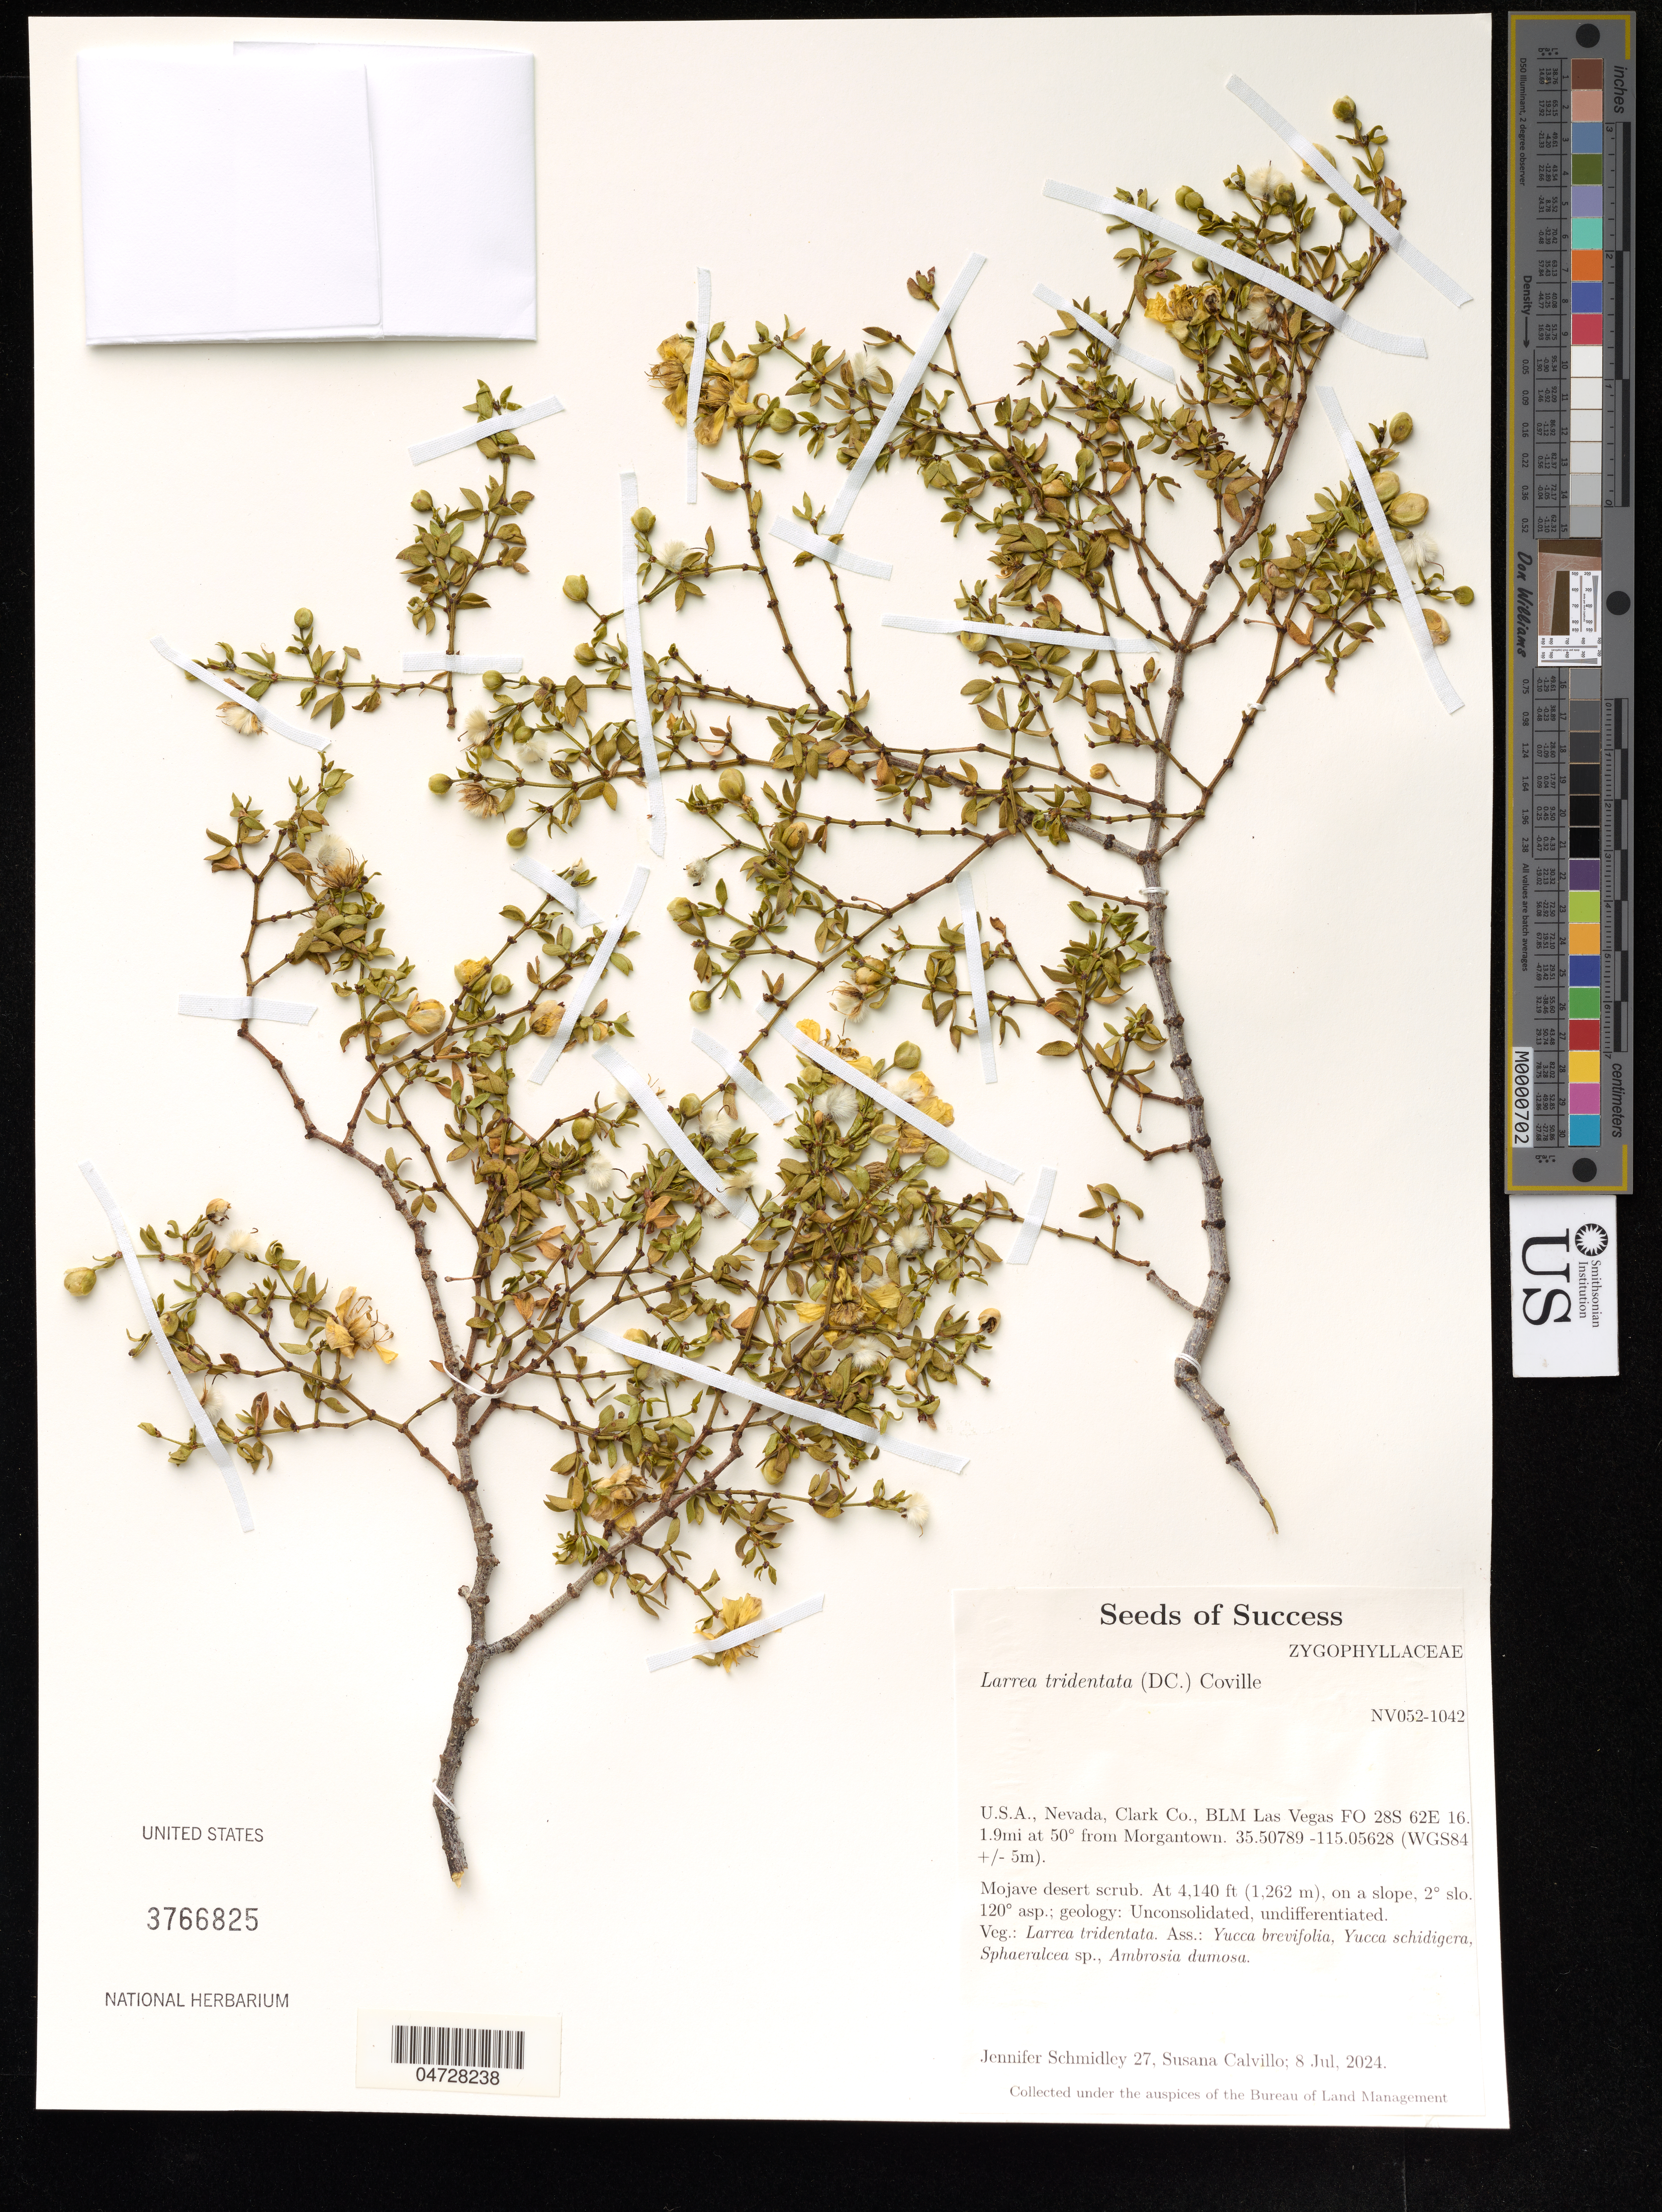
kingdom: Plantae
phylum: Tracheophyta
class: Magnoliopsida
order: Zygophyllales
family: Zygophyllaceae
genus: Larrea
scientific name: Larrea tridentata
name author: (Sessé & Moc. ex DC.) Coville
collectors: J. Schmidley & S. Calvillo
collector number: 27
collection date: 2024-07-08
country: United States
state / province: Nevada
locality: Clark Co., BLM Las Vegas FO 28S 62E 16. 1.9mi at 50° from Morgantown.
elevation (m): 1262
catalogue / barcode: US 3766825